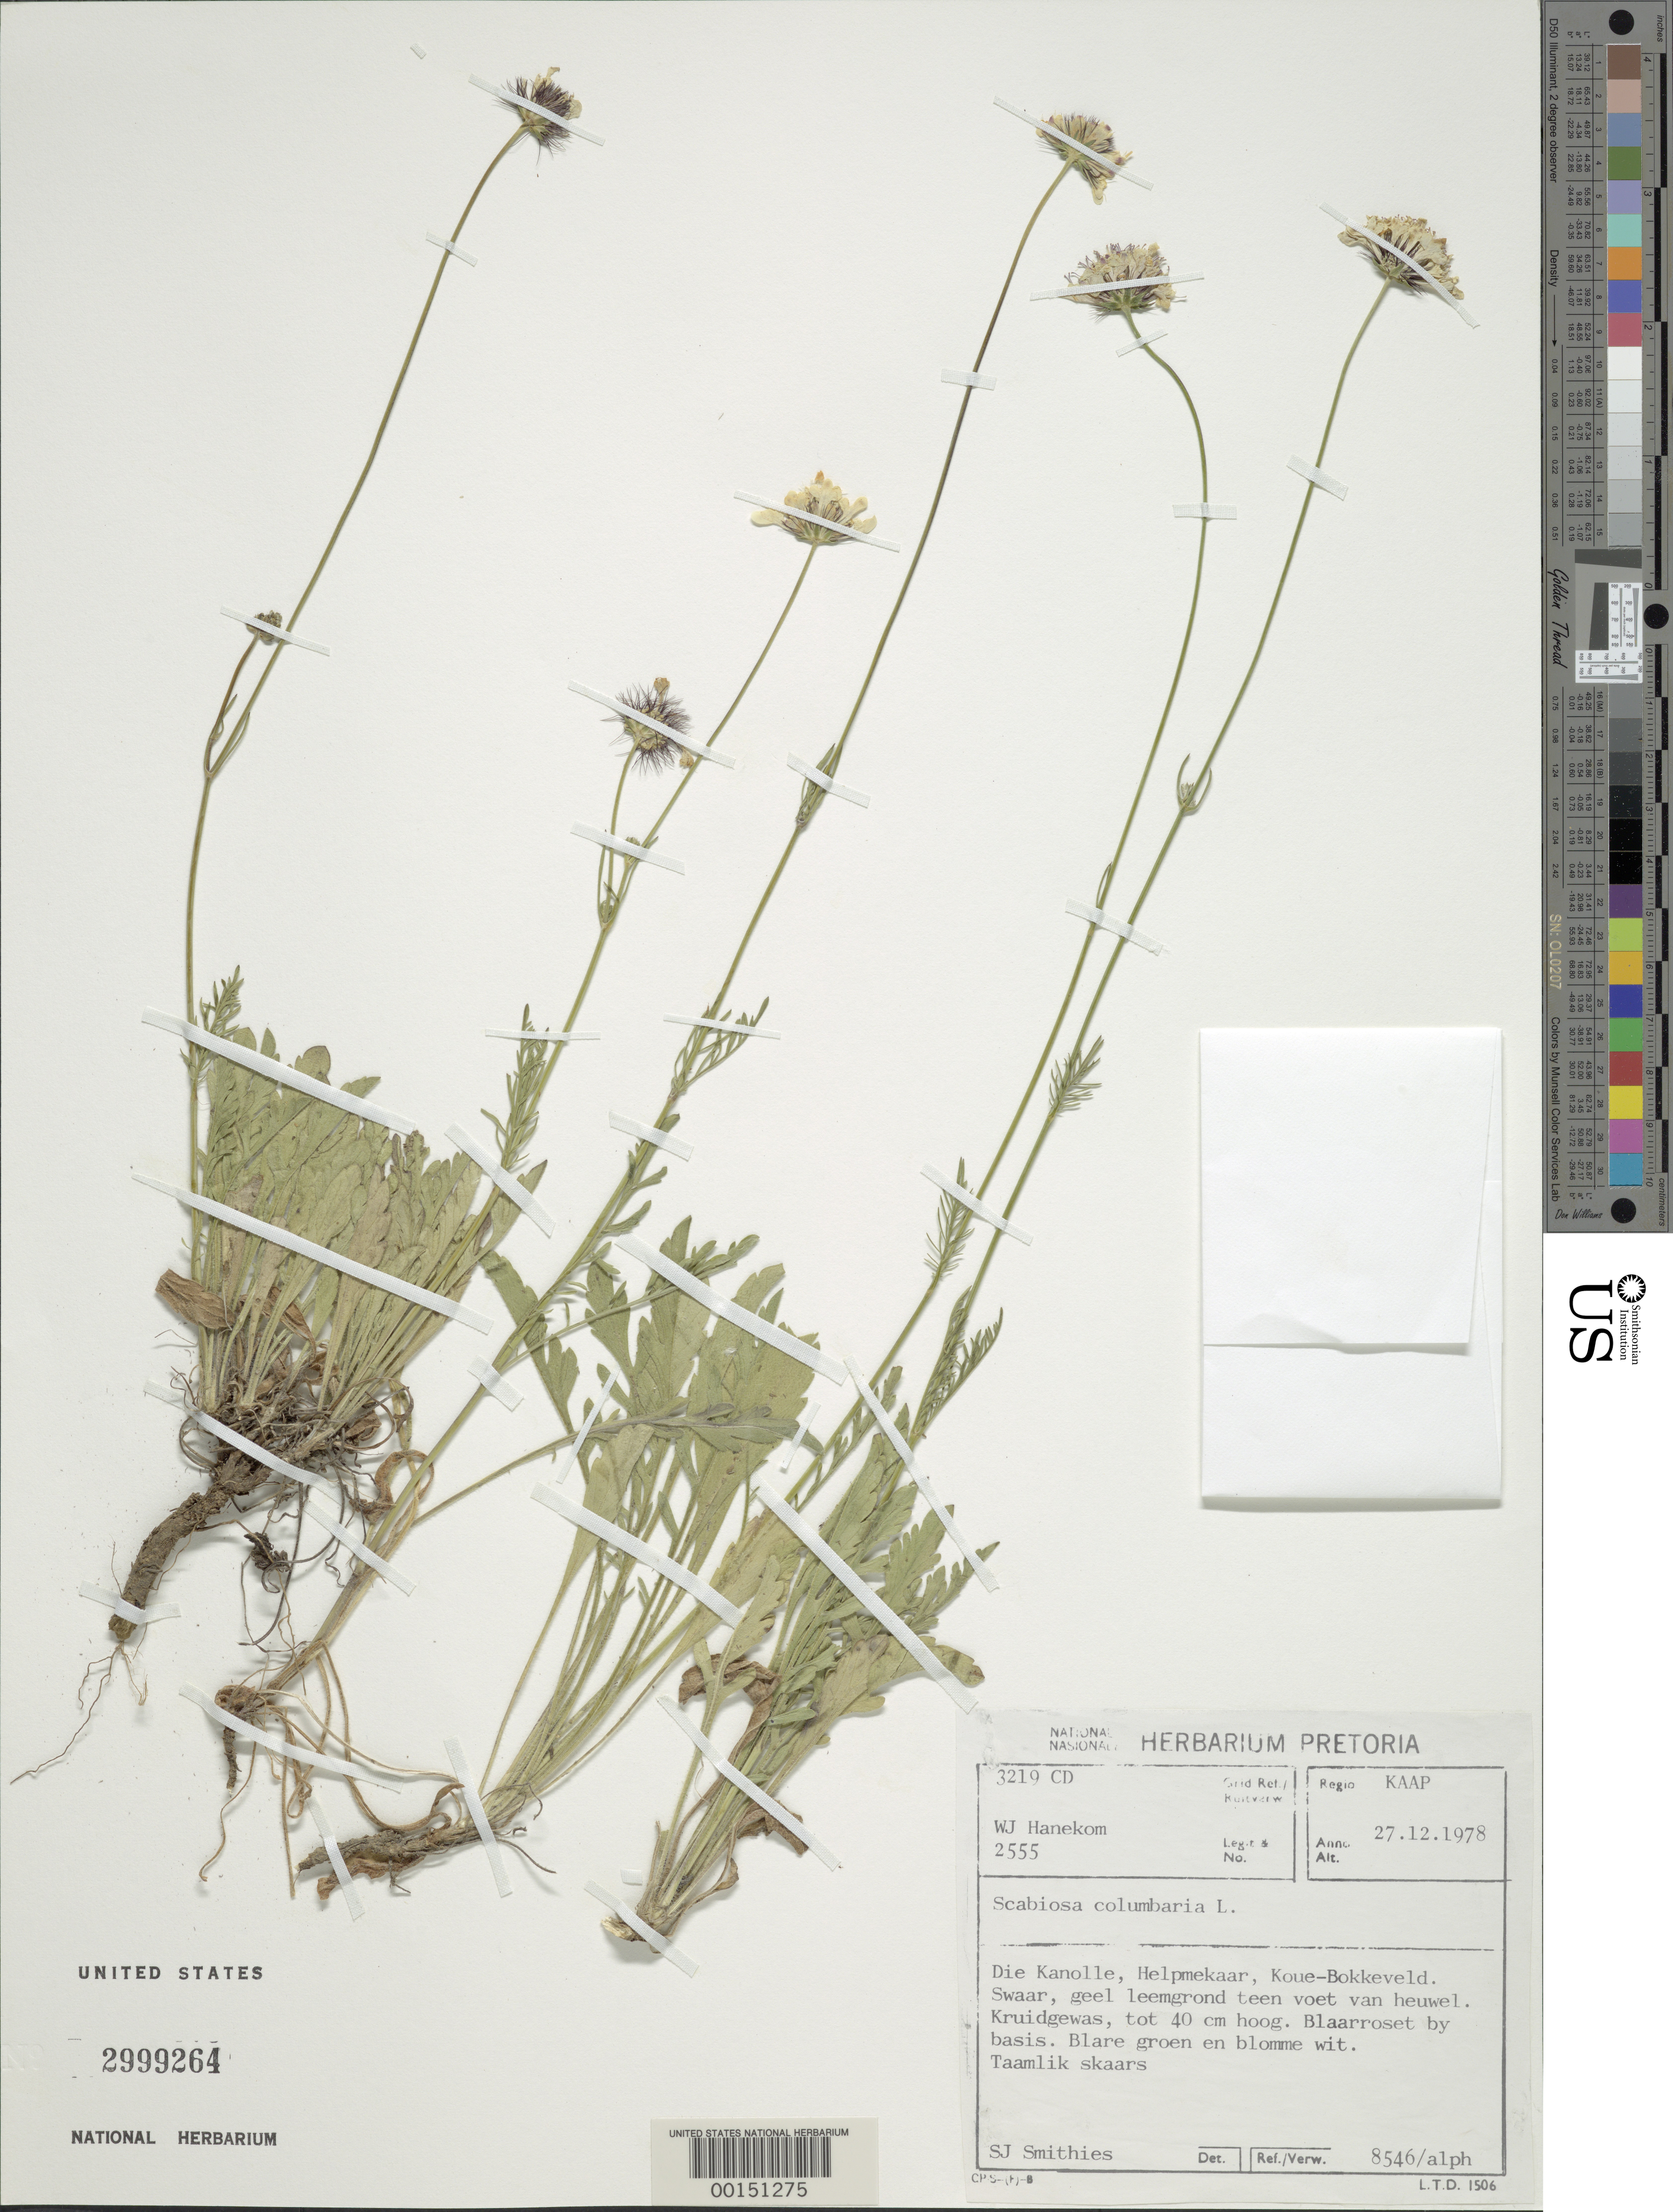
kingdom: Plantae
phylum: Tracheophyta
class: Magnoliopsida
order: Dipsacales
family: Caprifoliaceae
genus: Scabiosa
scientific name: Scabiosa columbaria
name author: L.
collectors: W. Hanekom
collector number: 2555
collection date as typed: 27 Dec 1978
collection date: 1978-12-27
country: South Africa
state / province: Western Cape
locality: Koue-Bokkeveld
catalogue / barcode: US 2999264